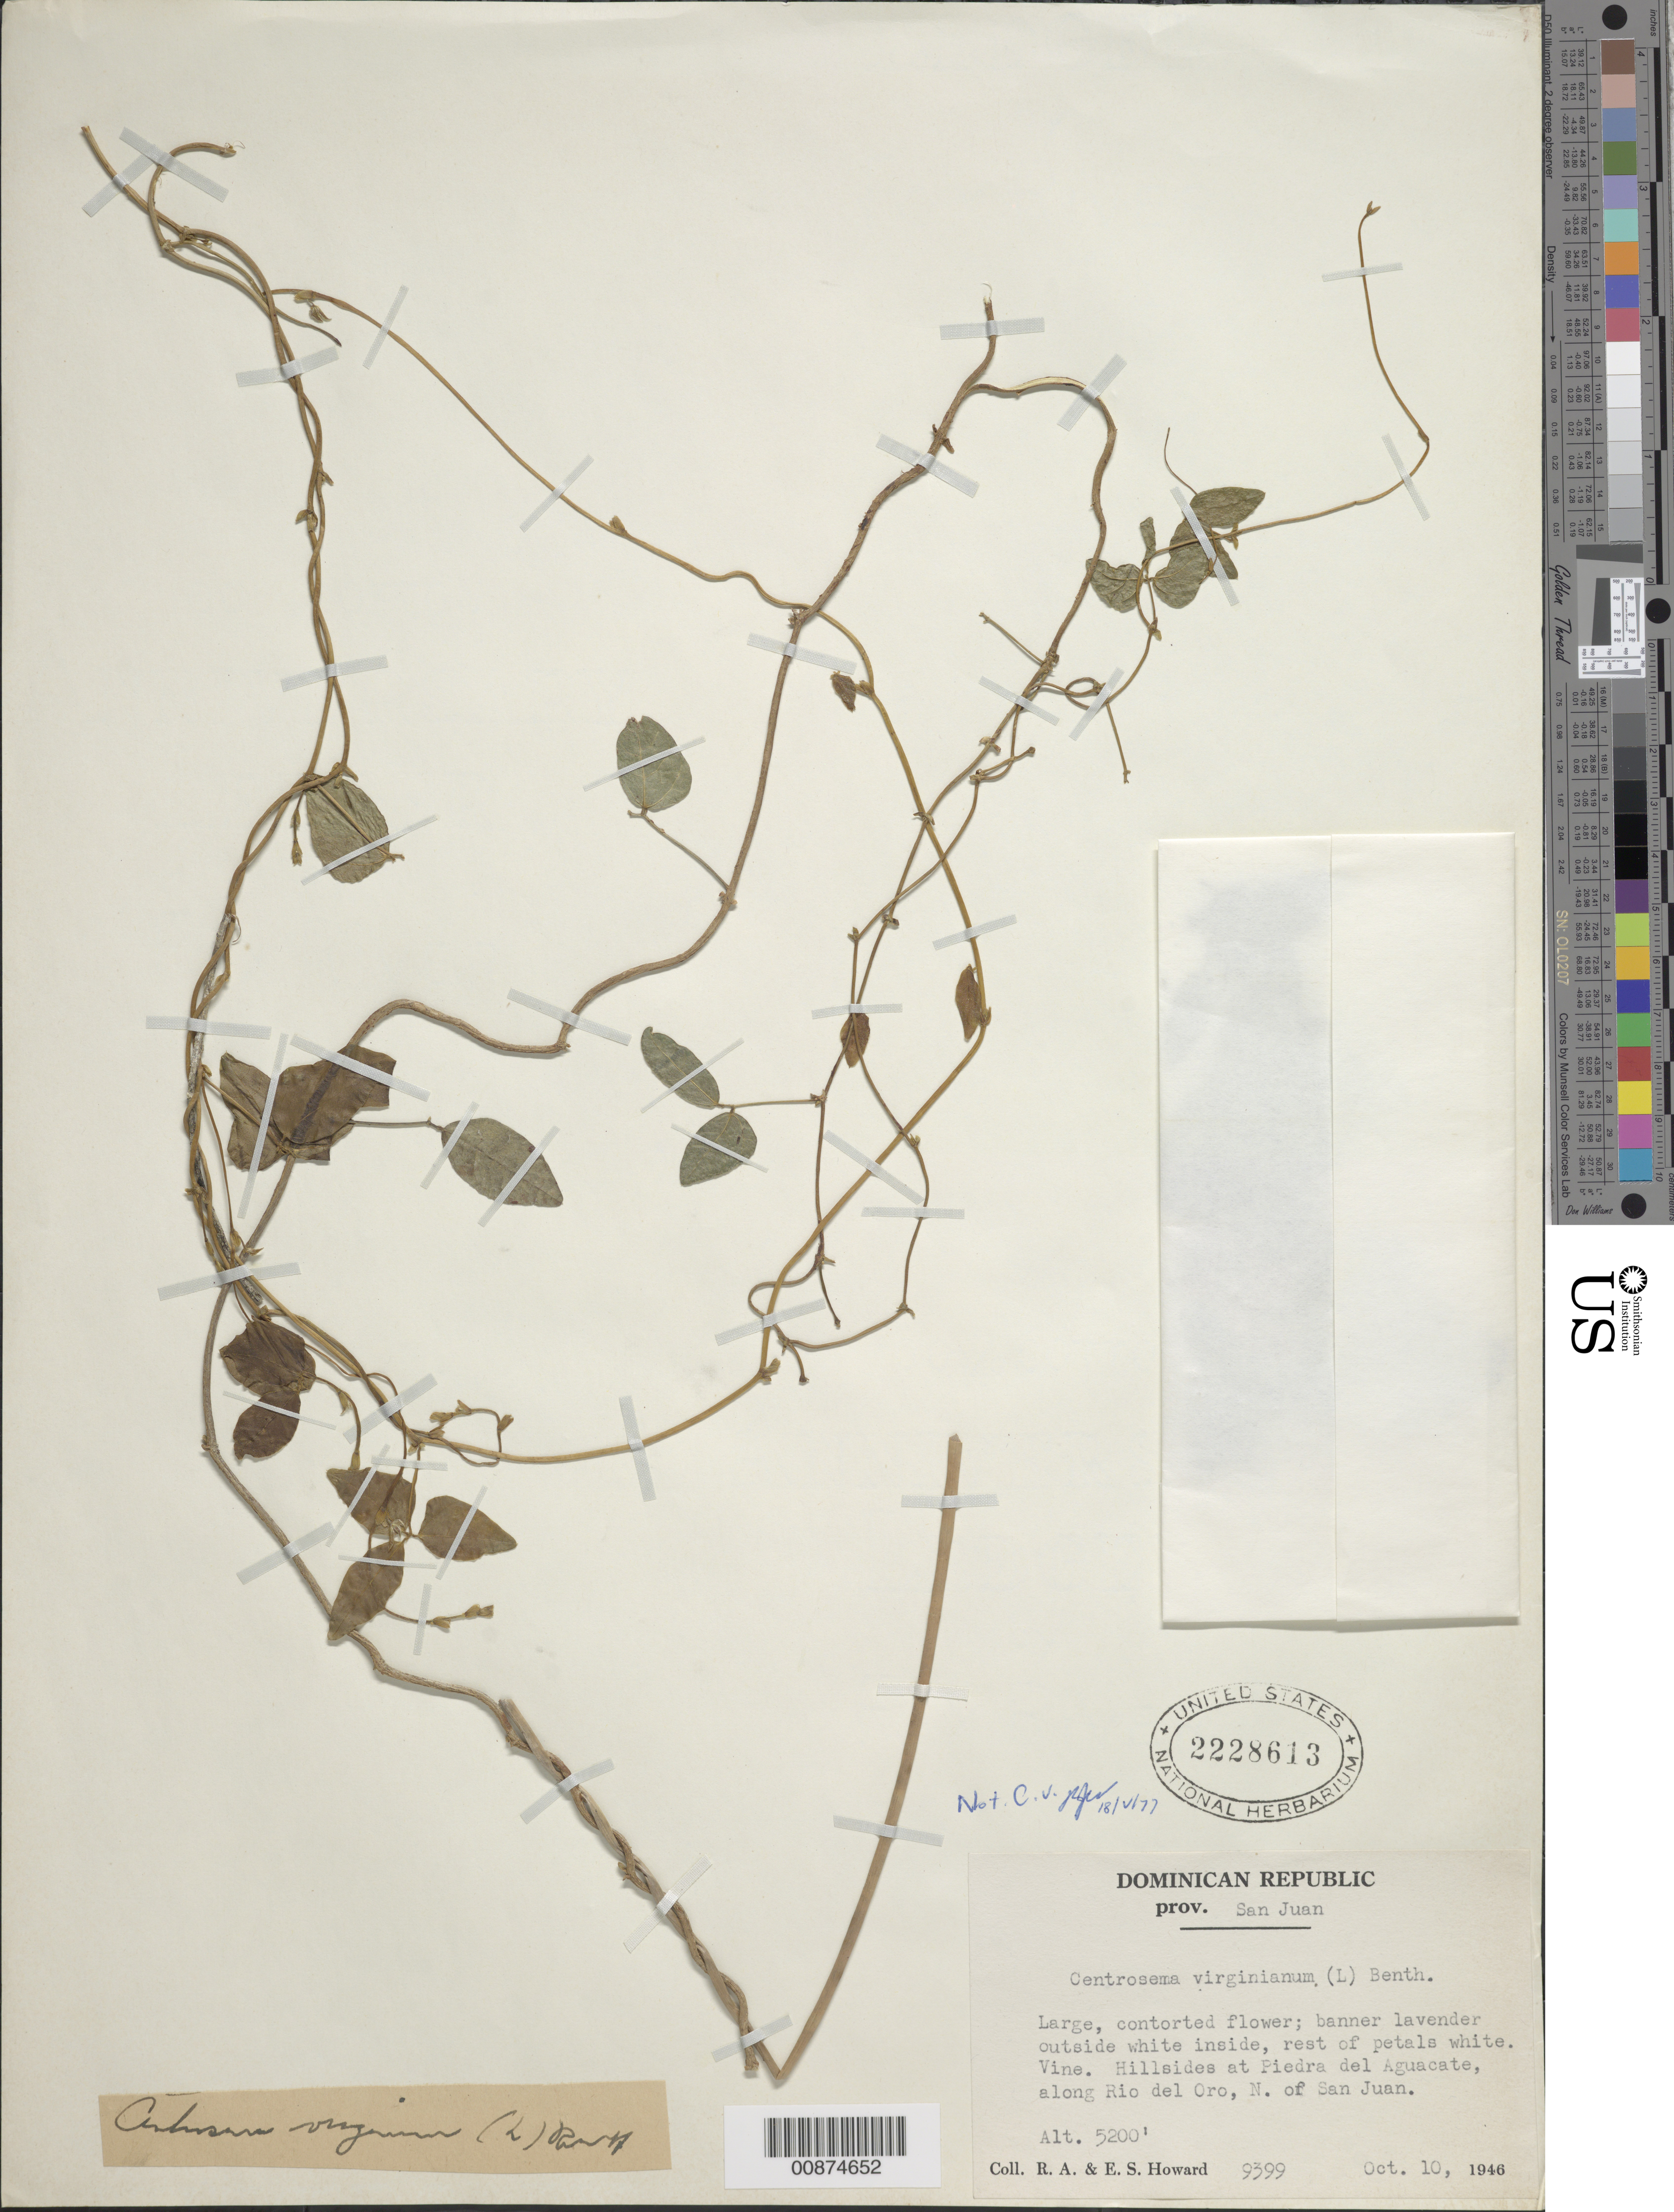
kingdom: Plantae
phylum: Tracheophyta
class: Magnoliopsida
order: Fabales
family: Fabaceae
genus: Centrosema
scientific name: Centrosema sp.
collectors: R. A. Howard & E. S. Howard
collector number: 9399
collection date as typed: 10 Oct 1946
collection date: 1946-10-10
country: Dominican Republic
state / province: San Juan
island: Hispaniola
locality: At Piedra del Aguacate, along Río del Oro, N. of San Juan.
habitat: Hillsides along river.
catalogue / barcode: US 2228613